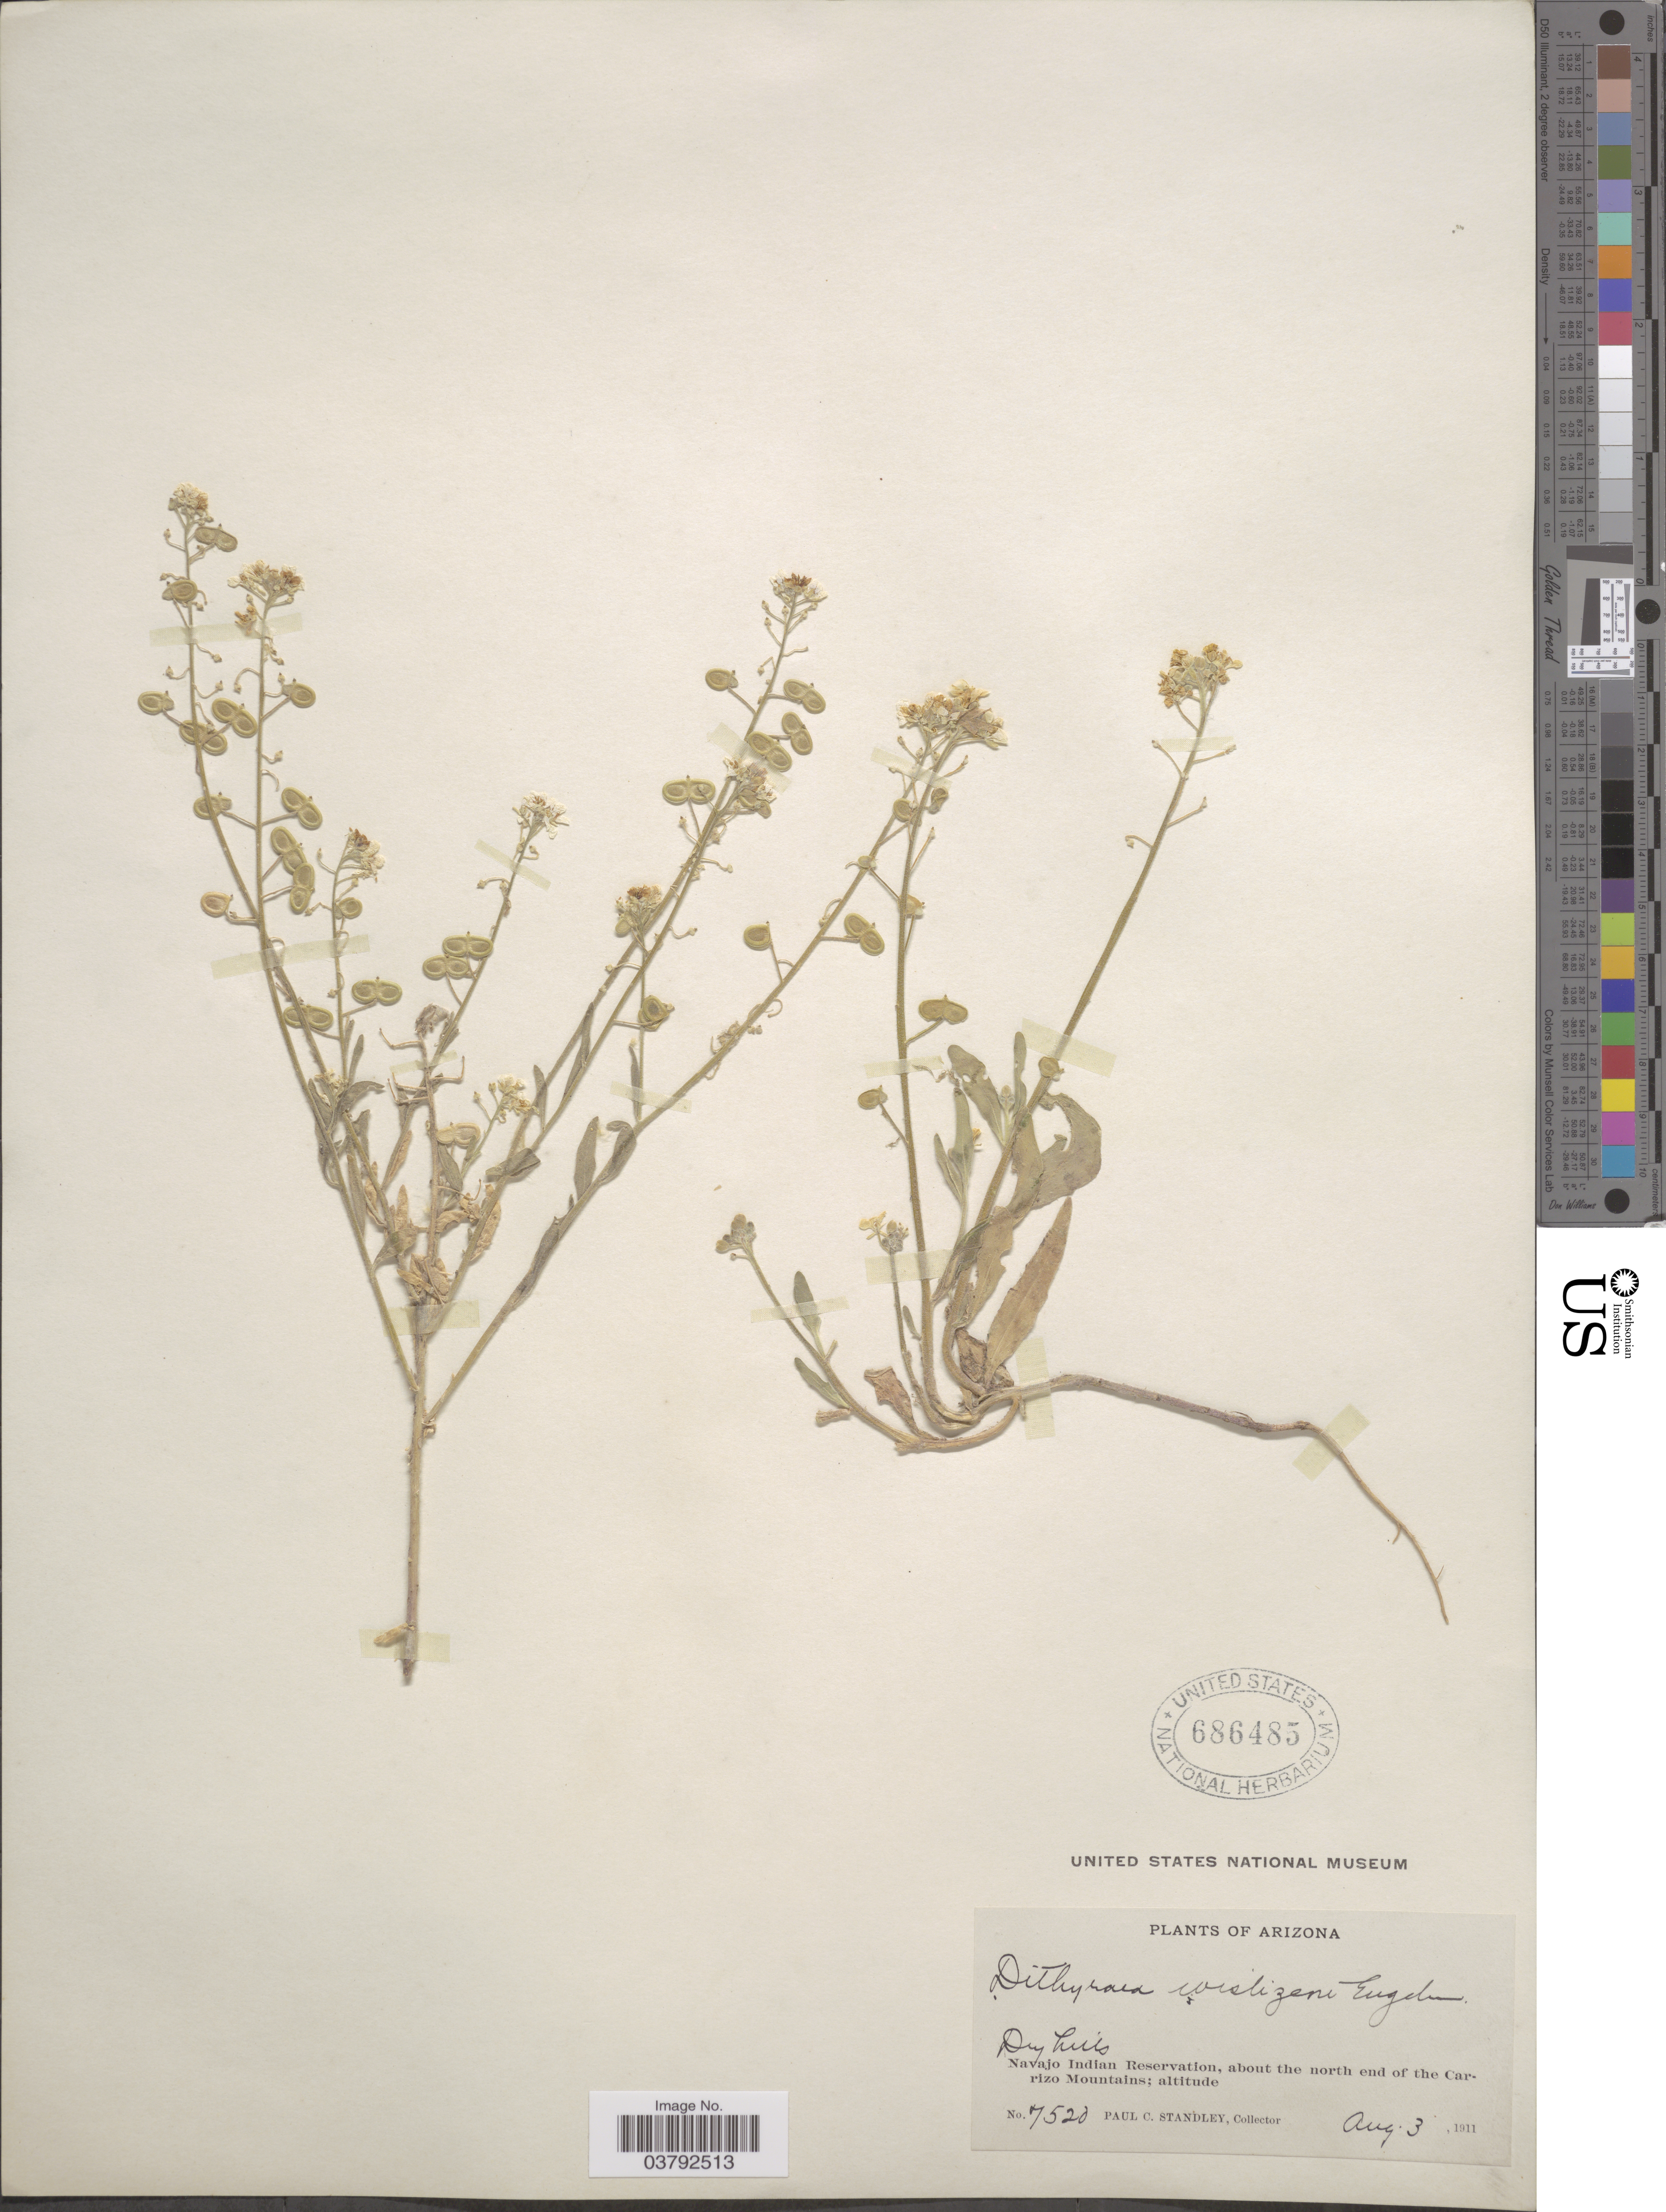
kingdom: Plantae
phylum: Tracheophyta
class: Magnoliopsida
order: Brassicales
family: Brassicaceae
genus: Dithyrea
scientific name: Dithyrea wislizeni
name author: Engelm.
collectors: P. C. Standley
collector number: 7520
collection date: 1911-08-03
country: United States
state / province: Arizona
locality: Navajo Indian Reservation, about the north end of the Carrizo Mountains.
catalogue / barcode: US 686485